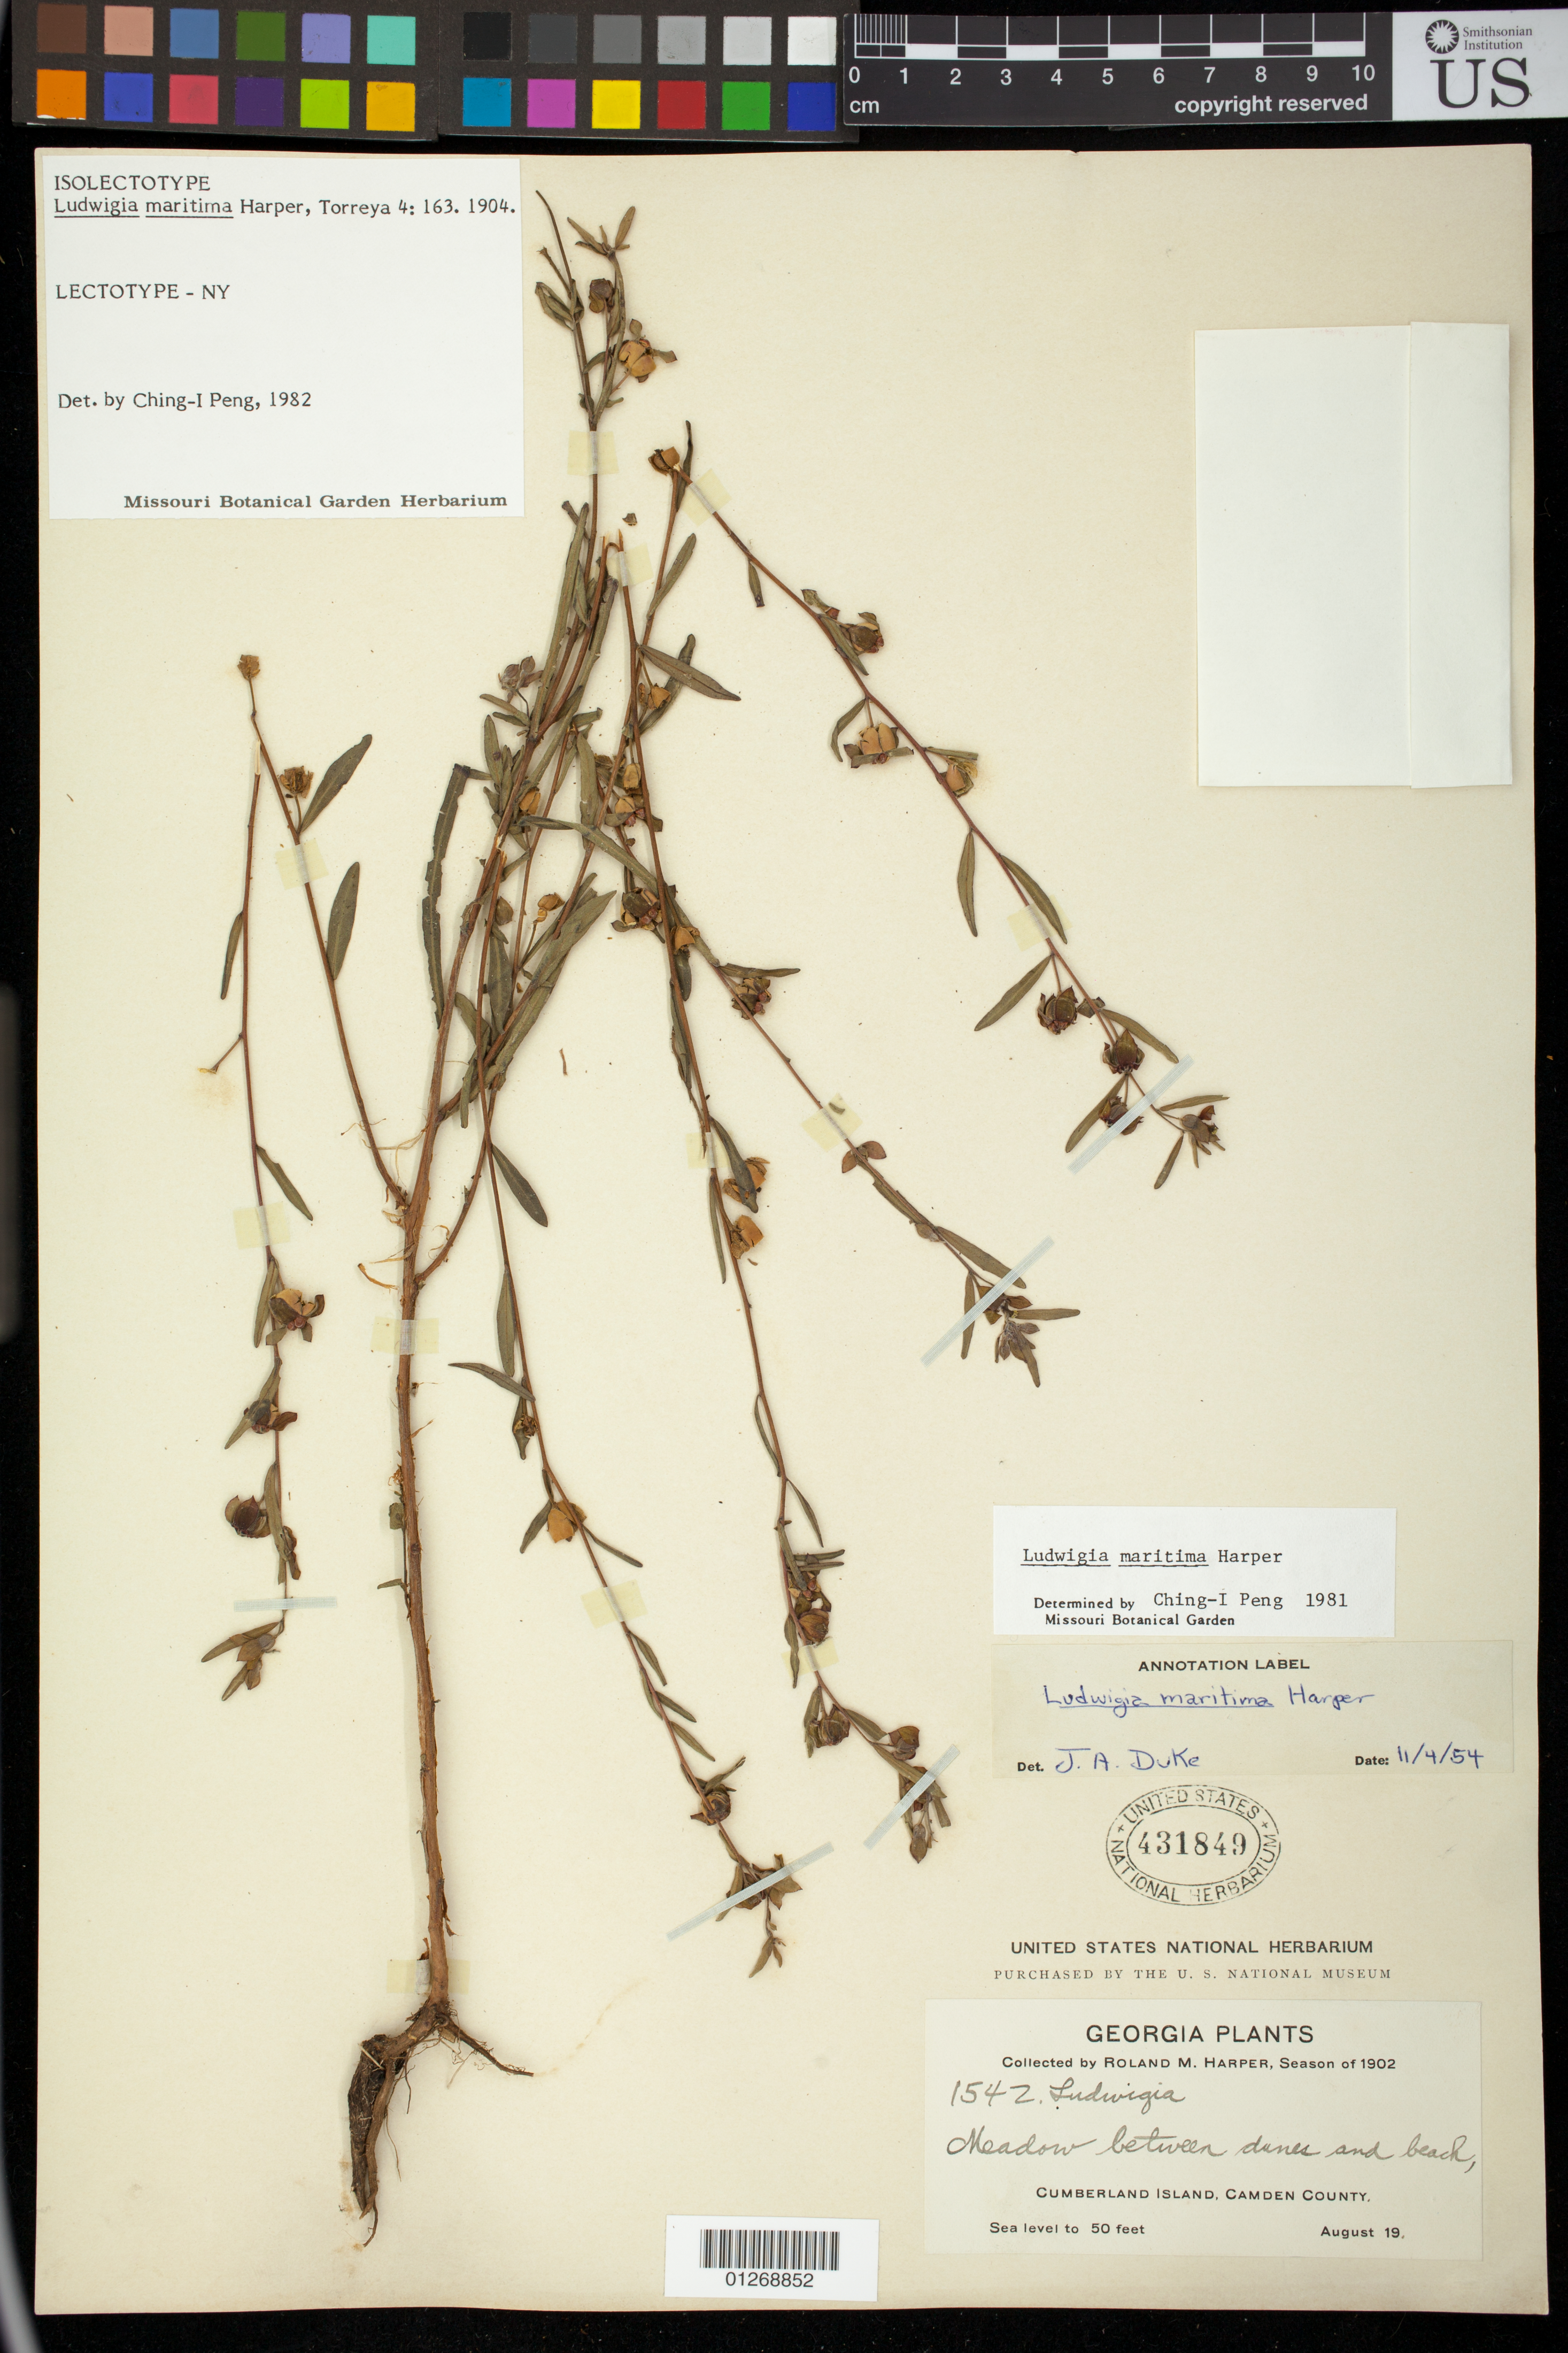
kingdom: Plantae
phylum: Tracheophyta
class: Magnoliopsida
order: Myrtales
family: Onagraceae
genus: Ludwigia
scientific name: Ludwigia maritima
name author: R.M. Harper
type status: Type Collection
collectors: R. M. Harper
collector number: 1542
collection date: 1902-08-19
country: United States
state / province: Georgia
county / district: Camden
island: Cumberland I.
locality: Cumberland Island, Camden County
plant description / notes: Specimen annotated by Peng (1982) as isolectotype.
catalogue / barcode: US 431849